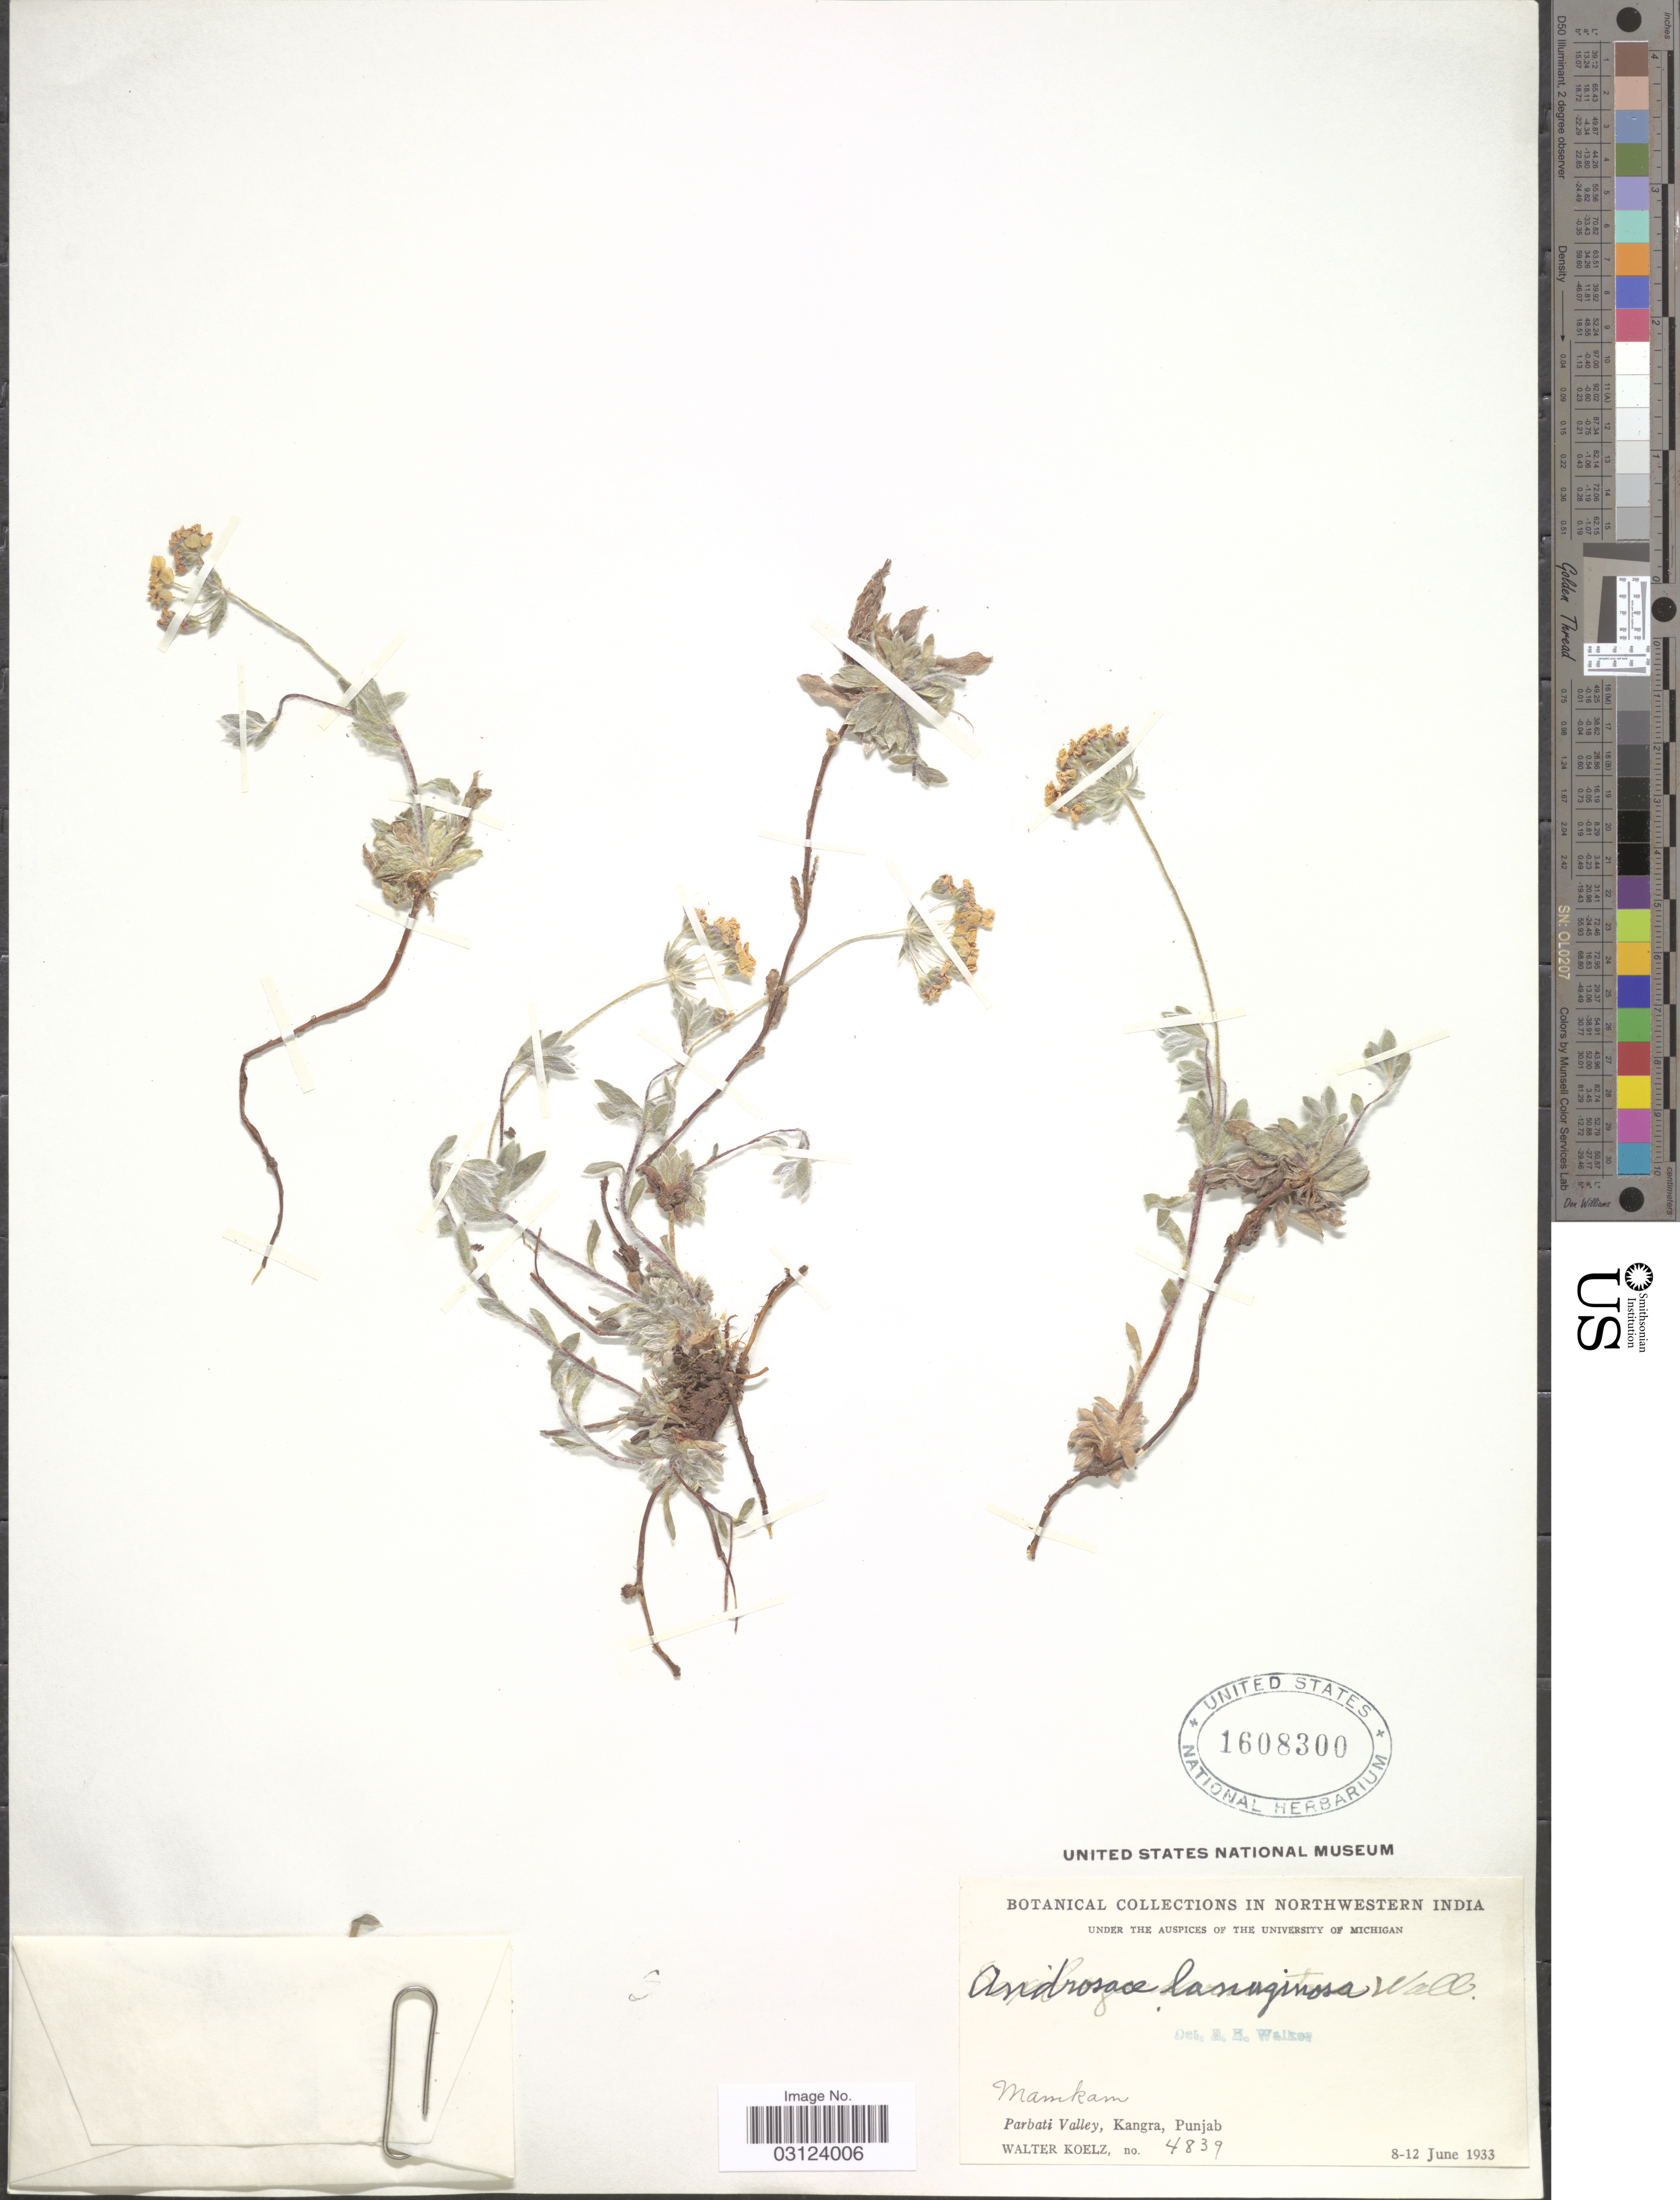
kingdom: Plantae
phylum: Tracheophyta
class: Magnoliopsida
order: Ericales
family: Primulaceae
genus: Androsace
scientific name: Androsace lanuginosa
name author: Wall.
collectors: W. N. Koelz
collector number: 4839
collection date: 1932-06-08/1933-06-12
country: India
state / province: Punjab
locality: Northwestern India, Mamkam, Parbati Valley, Kangra, Punjab.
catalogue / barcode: US 1608300